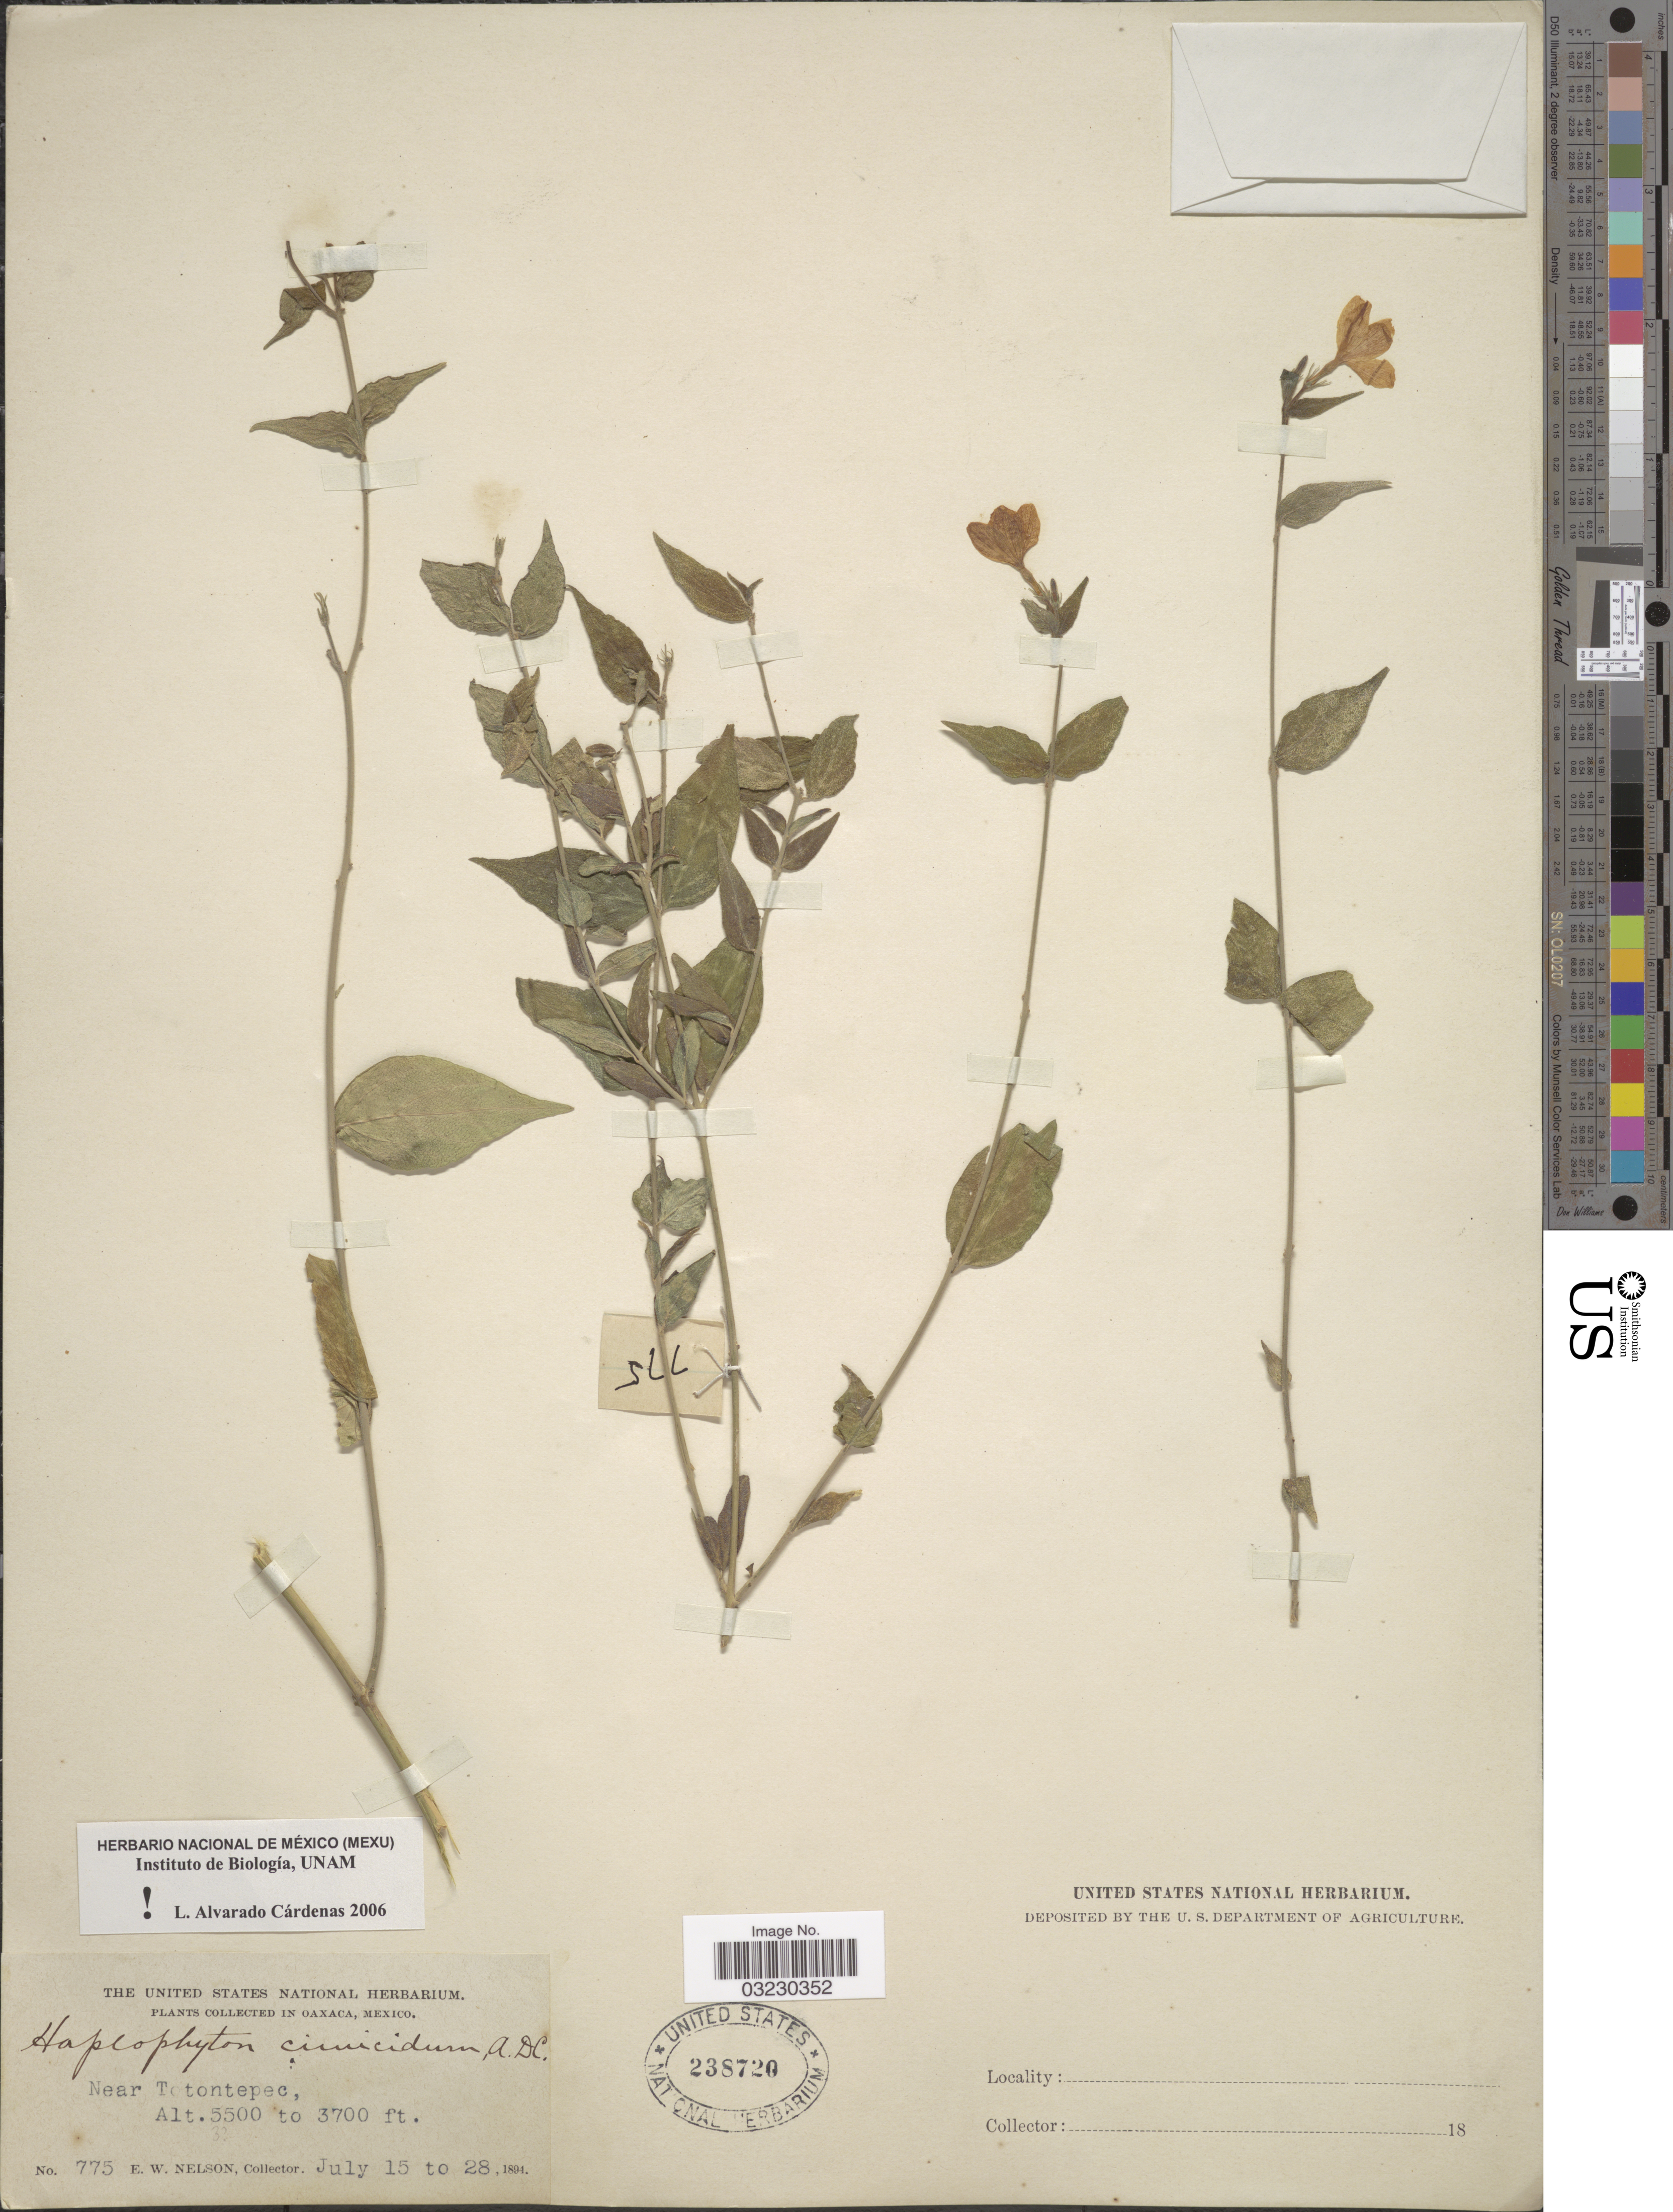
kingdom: Plantae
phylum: Tracheophyta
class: Magnoliopsida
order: Gentianales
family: Apocynaceae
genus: Haplophyton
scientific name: Haplophyton cimicidum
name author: A. DC.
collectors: E. W. Nelson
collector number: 775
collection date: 1894-07-15/1894-07-28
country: Mexico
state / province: Oaxaca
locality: Near Totontepec.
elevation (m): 1128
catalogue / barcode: US 238720